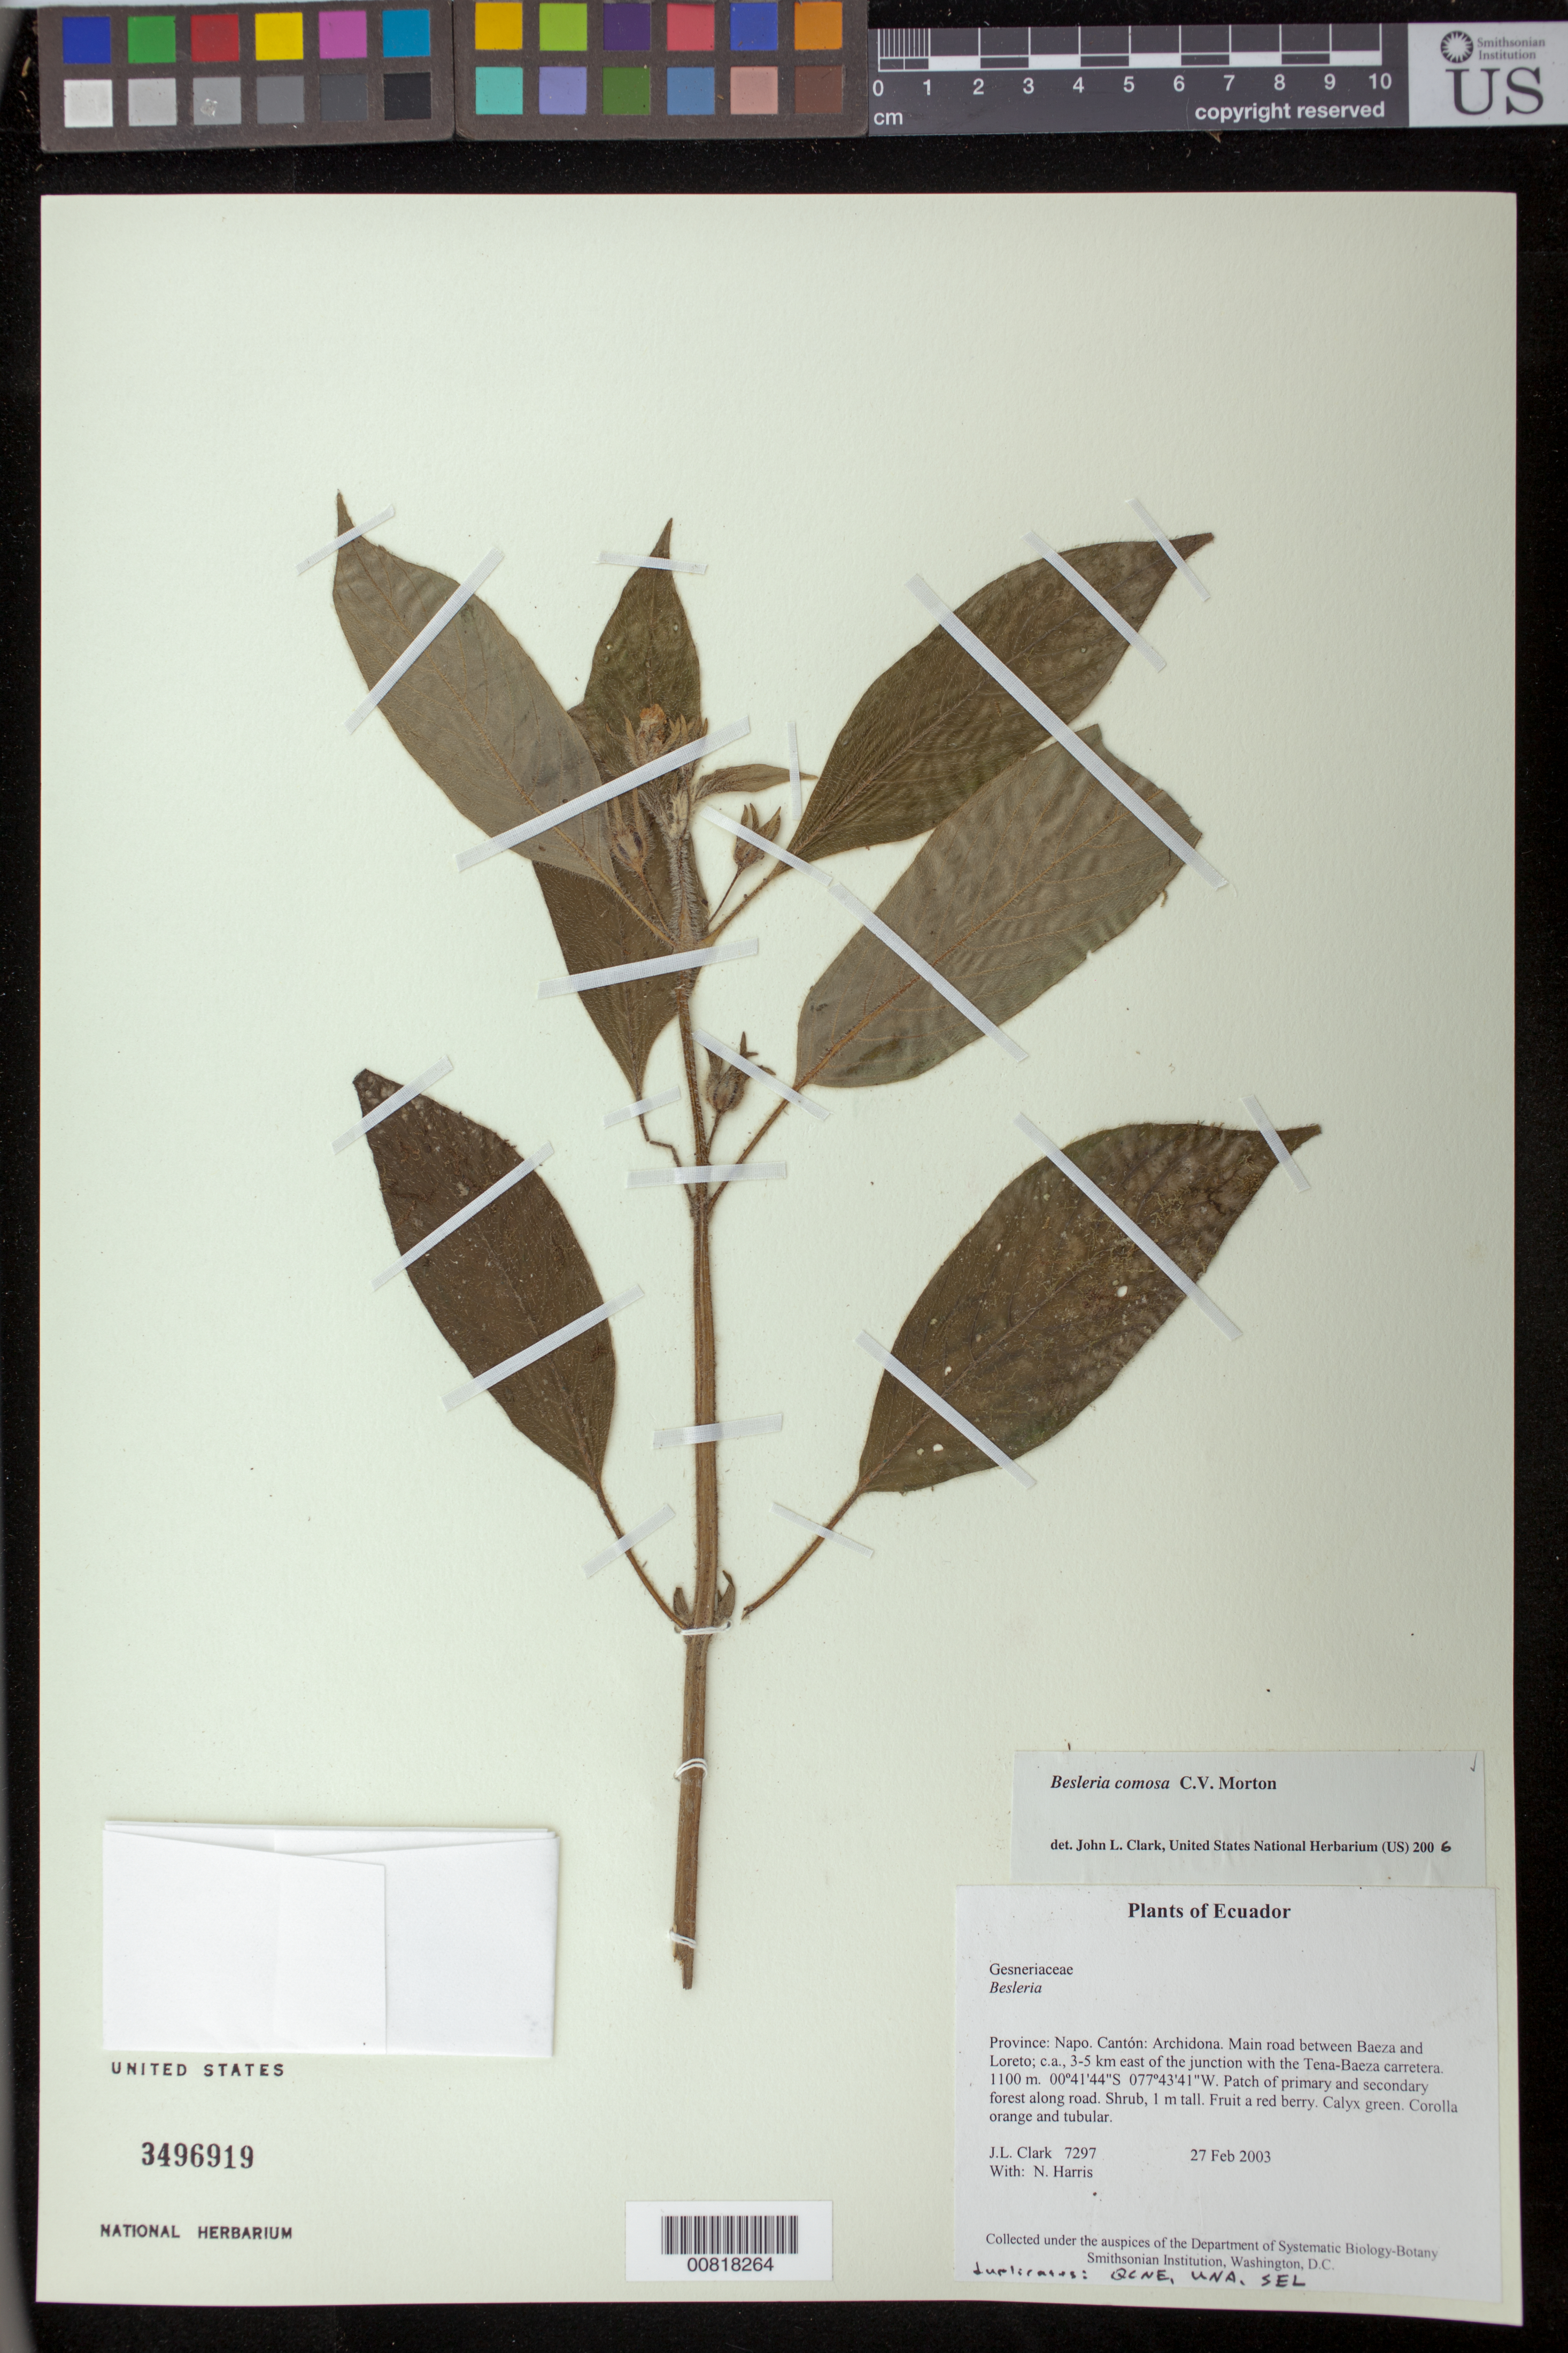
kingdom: Plantae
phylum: Tracheophyta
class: Magnoliopsida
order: Lamiales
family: Gesneriaceae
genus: Besleria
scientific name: Besleria comosa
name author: C.V. Morton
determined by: Clark, J. L., (SEL), The Marie Selby Botanical Garden (UNITED STATES)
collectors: J. L. Clark & N. Harris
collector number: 7297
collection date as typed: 27 Feb 2003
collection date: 2003-02-27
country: Ecuador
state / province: Napo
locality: Archidona. Main road between Baeza and Loreto; c.a., 3-5 km east of the junction with the Tena-Baeza carretera.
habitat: Patch of primary and secondary forest along road.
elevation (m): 1100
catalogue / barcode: US 3496919